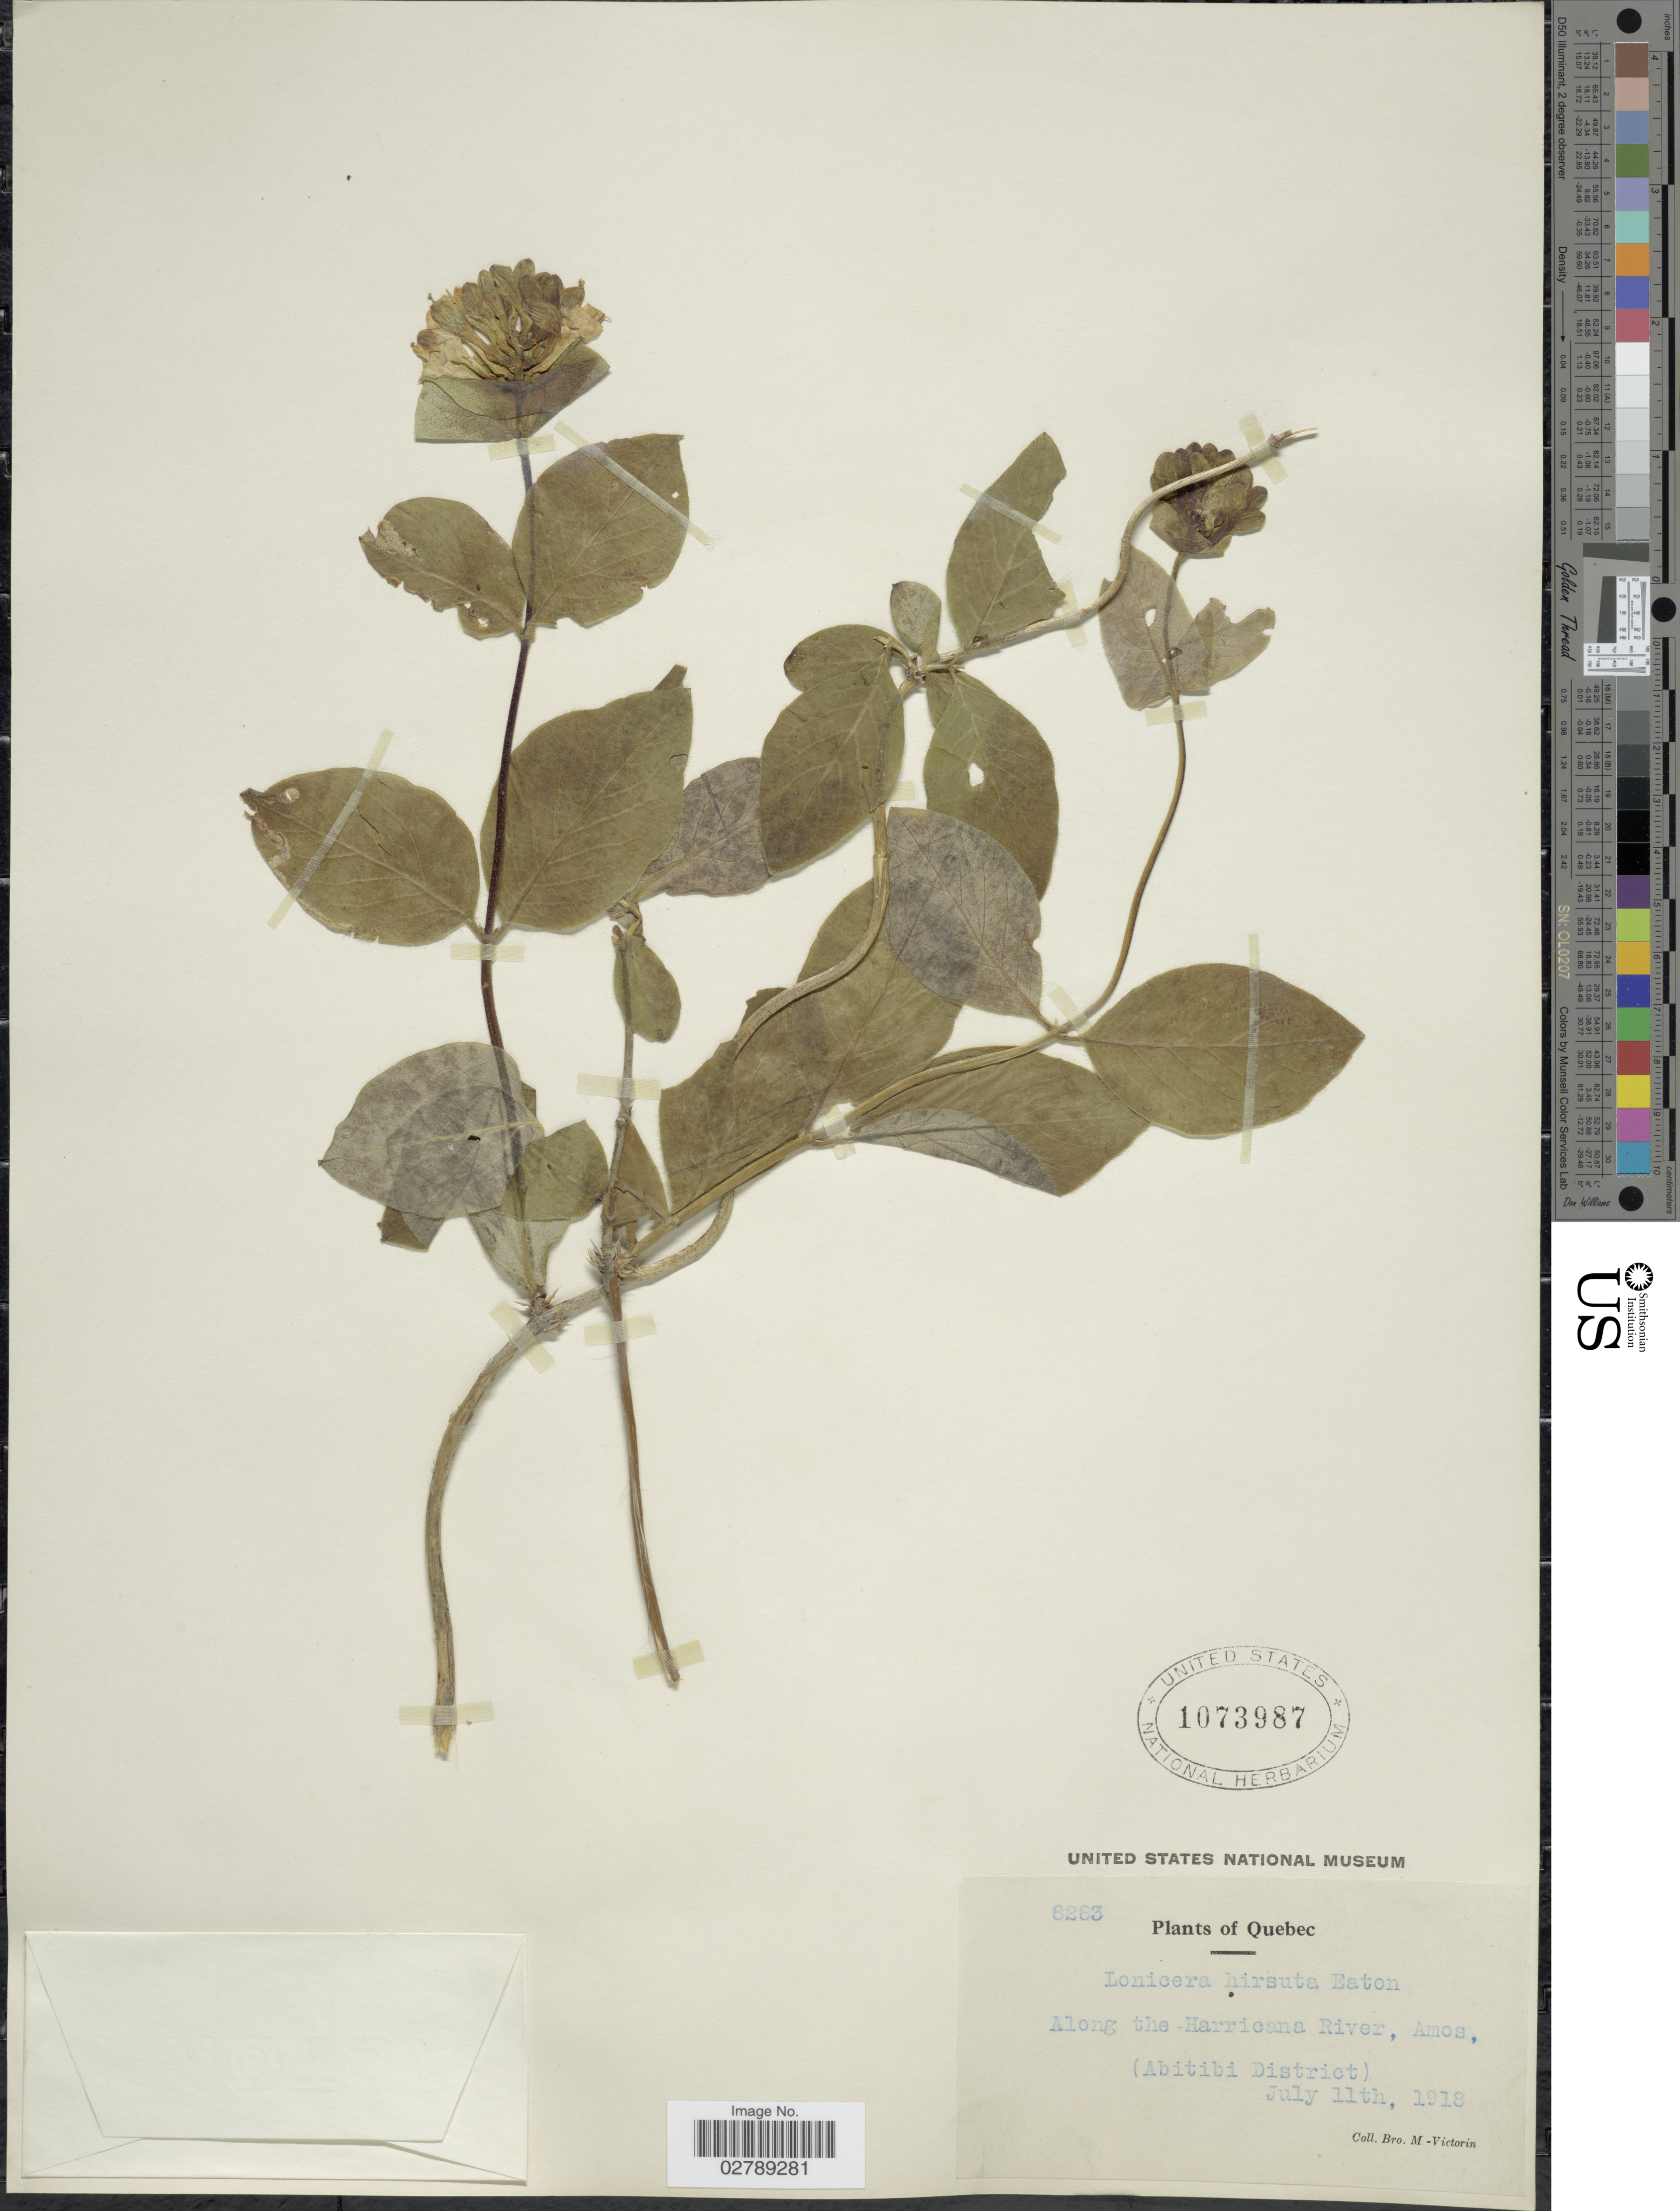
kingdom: Plantae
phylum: Tracheophyta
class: Magnoliopsida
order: Dipsacales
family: Caprifoliaceae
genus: Lonicera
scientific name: Lonicera hirsuta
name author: Eaton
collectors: Fr. Marie-Victorin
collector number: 8283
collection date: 1918-07-11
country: Canada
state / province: Quebec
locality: Along the Harricana River, Amos, (Abitibi District)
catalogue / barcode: US 1073987